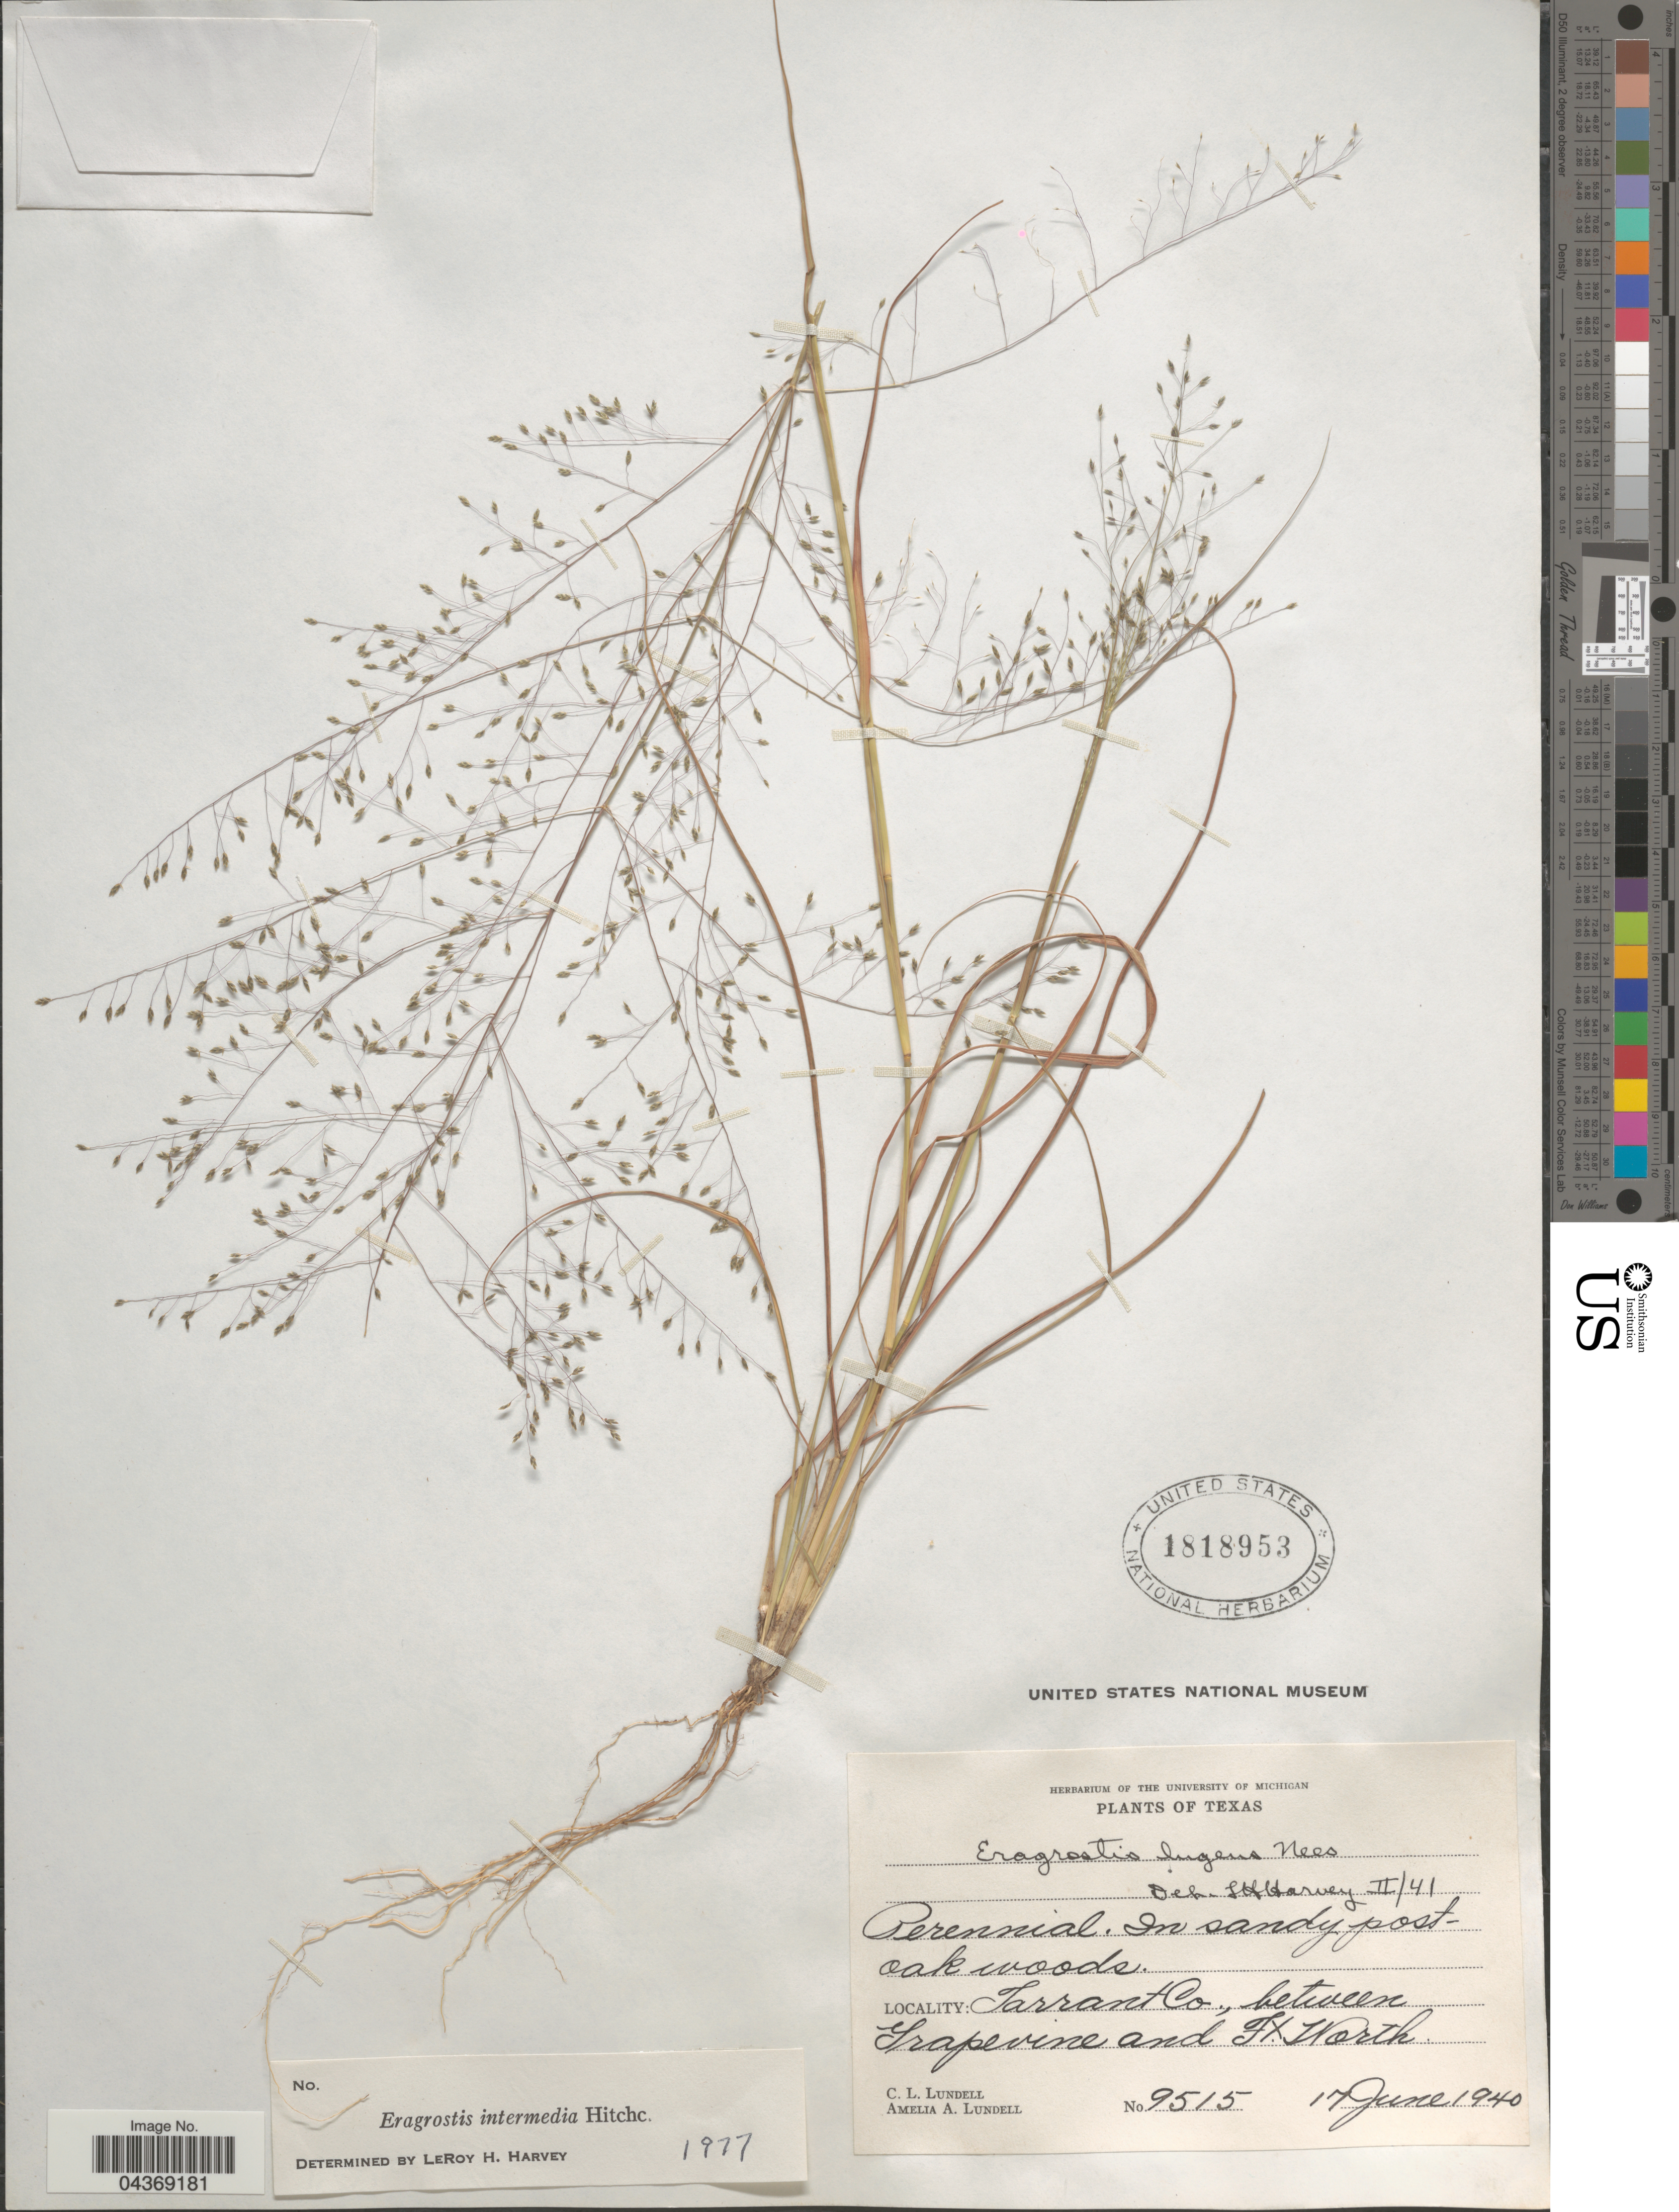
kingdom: Plantae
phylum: Tracheophyta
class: Liliopsida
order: Poales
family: Poaceae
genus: Eragrostis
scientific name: Eragrostis intermedia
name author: Hitchc.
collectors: C. L. Lundell & A. A. Lundell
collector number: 9515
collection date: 1940-06-17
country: United States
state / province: Texas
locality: Tarrant Co., between Grapevine and Ft. Worth.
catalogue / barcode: US 1818953